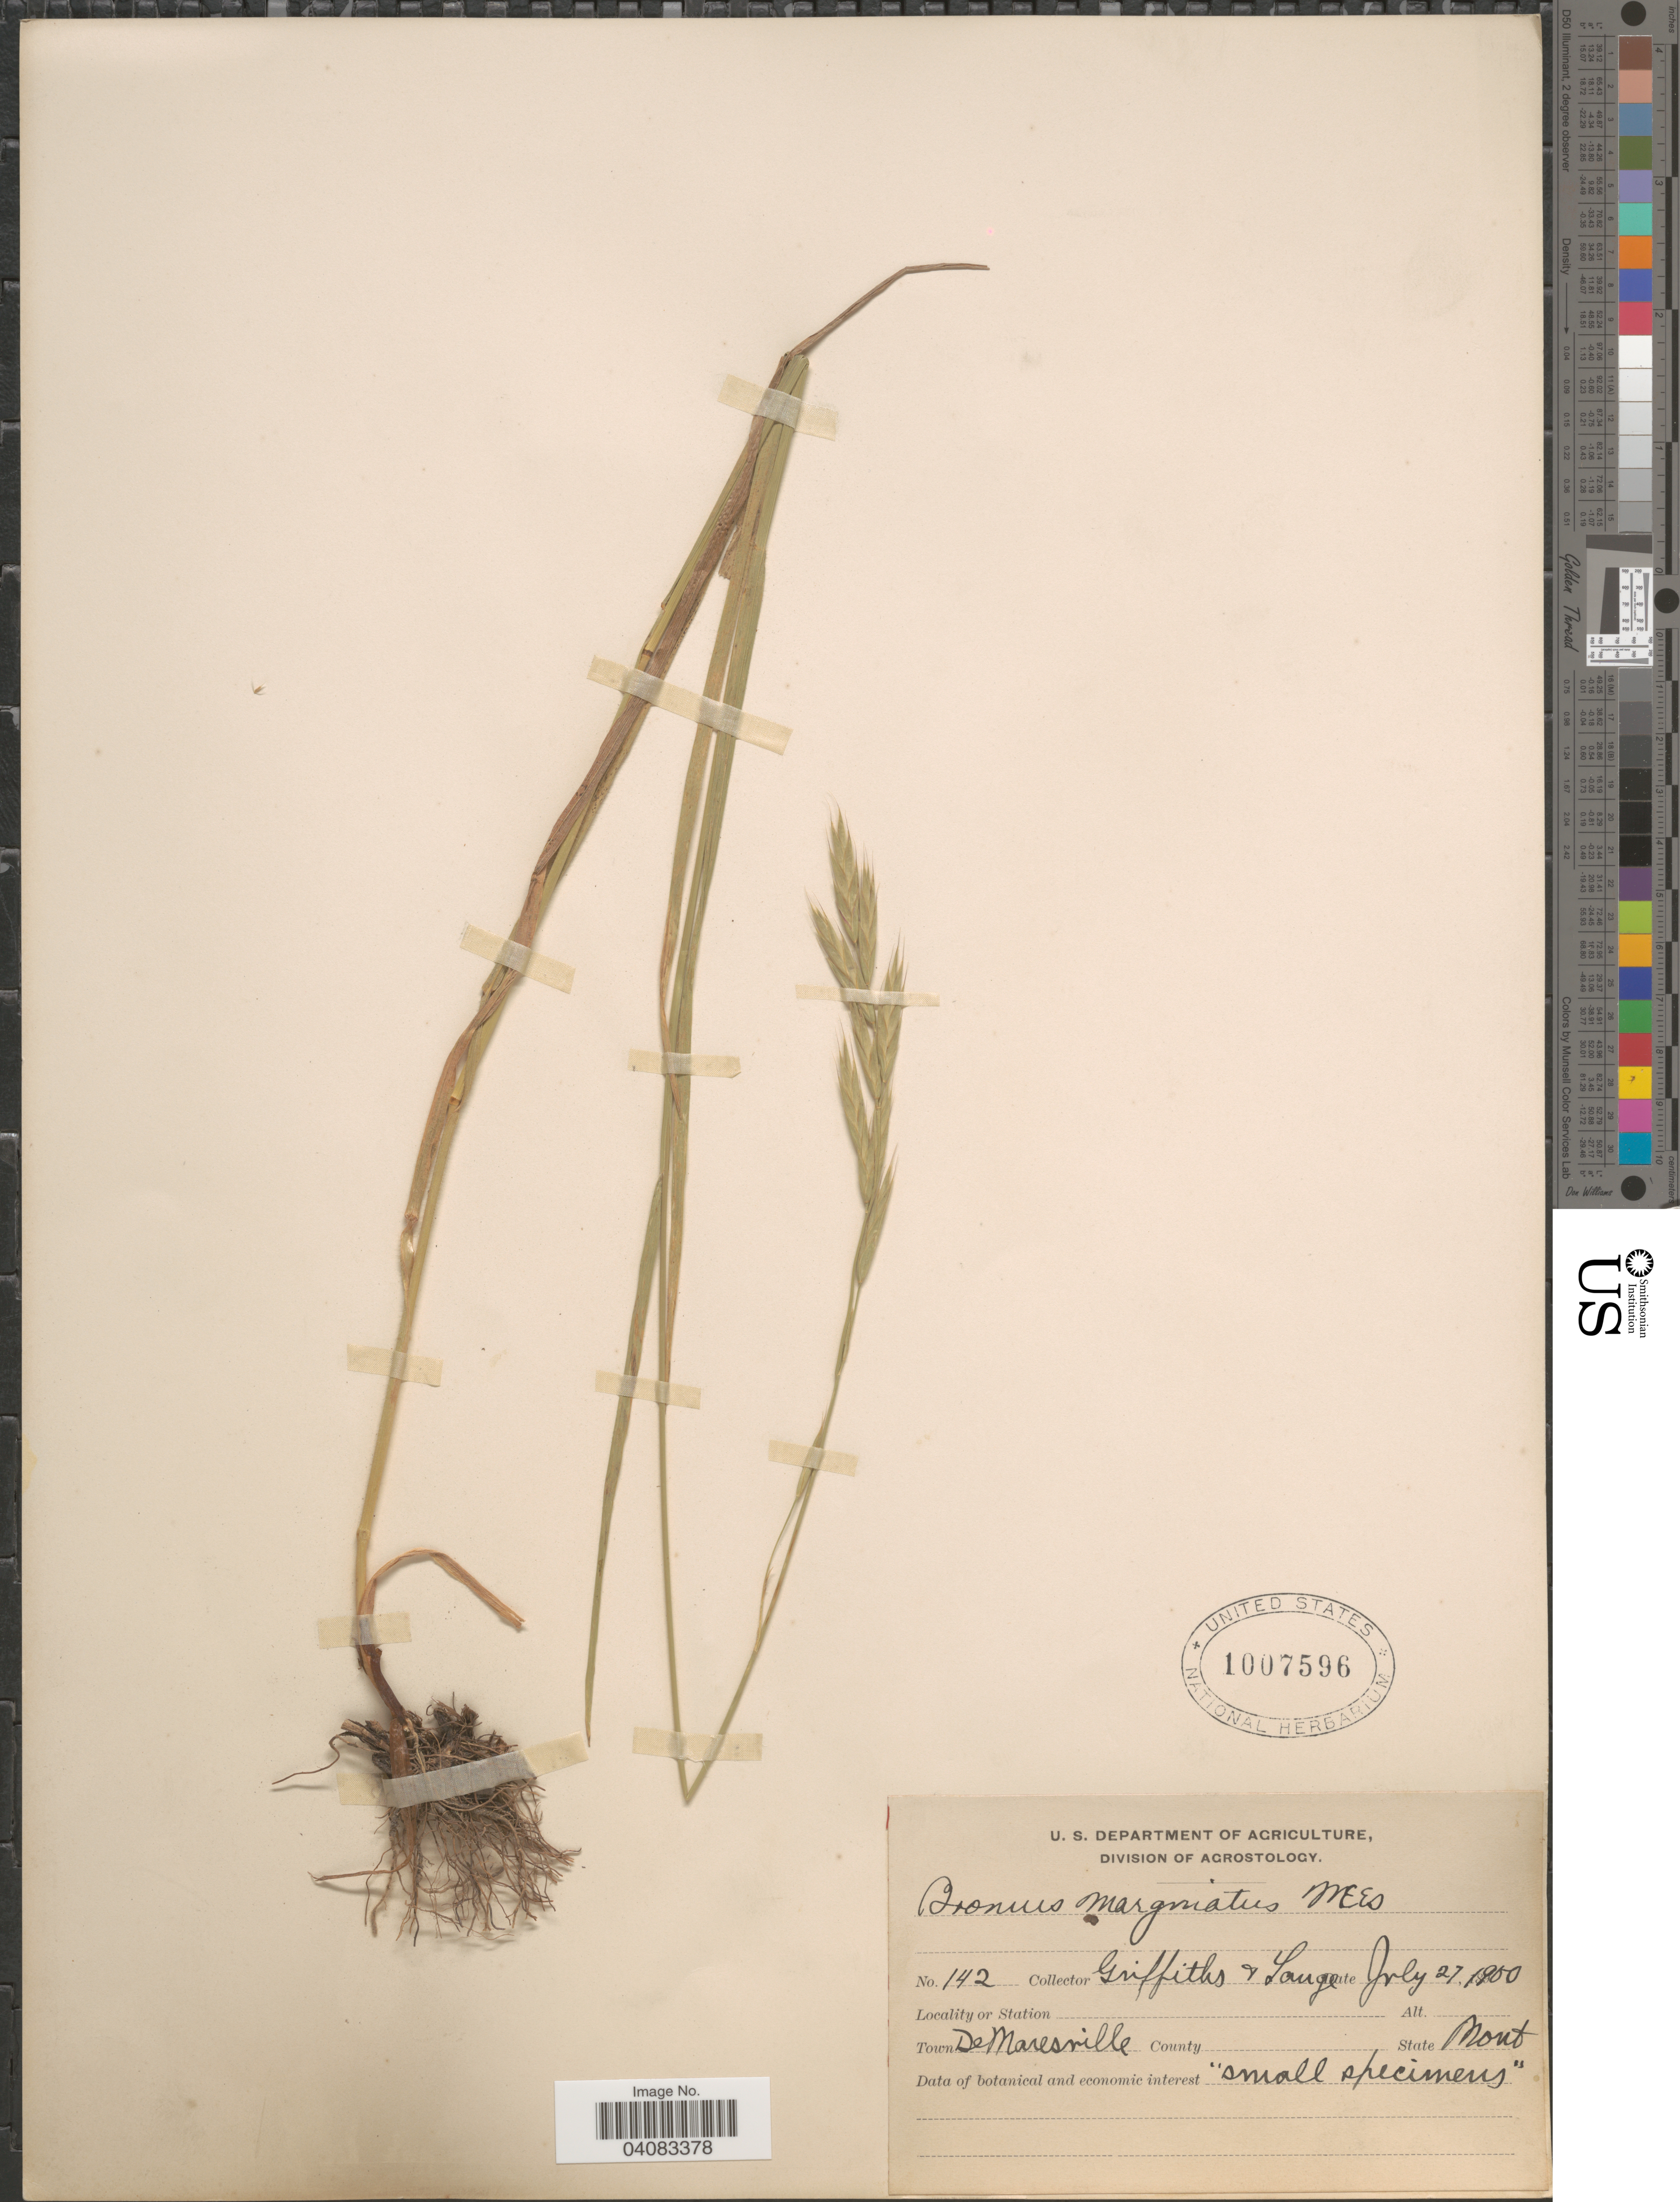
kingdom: Plantae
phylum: Tracheophyta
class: Liliopsida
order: Poales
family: Poaceae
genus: Bromus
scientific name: Bromus marginatus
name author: Nees ex Steud.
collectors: -- Griffiths & -- Lange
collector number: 142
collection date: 1900-07-27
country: United States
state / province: Montana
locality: Town DeMaresville.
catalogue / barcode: US 1007596